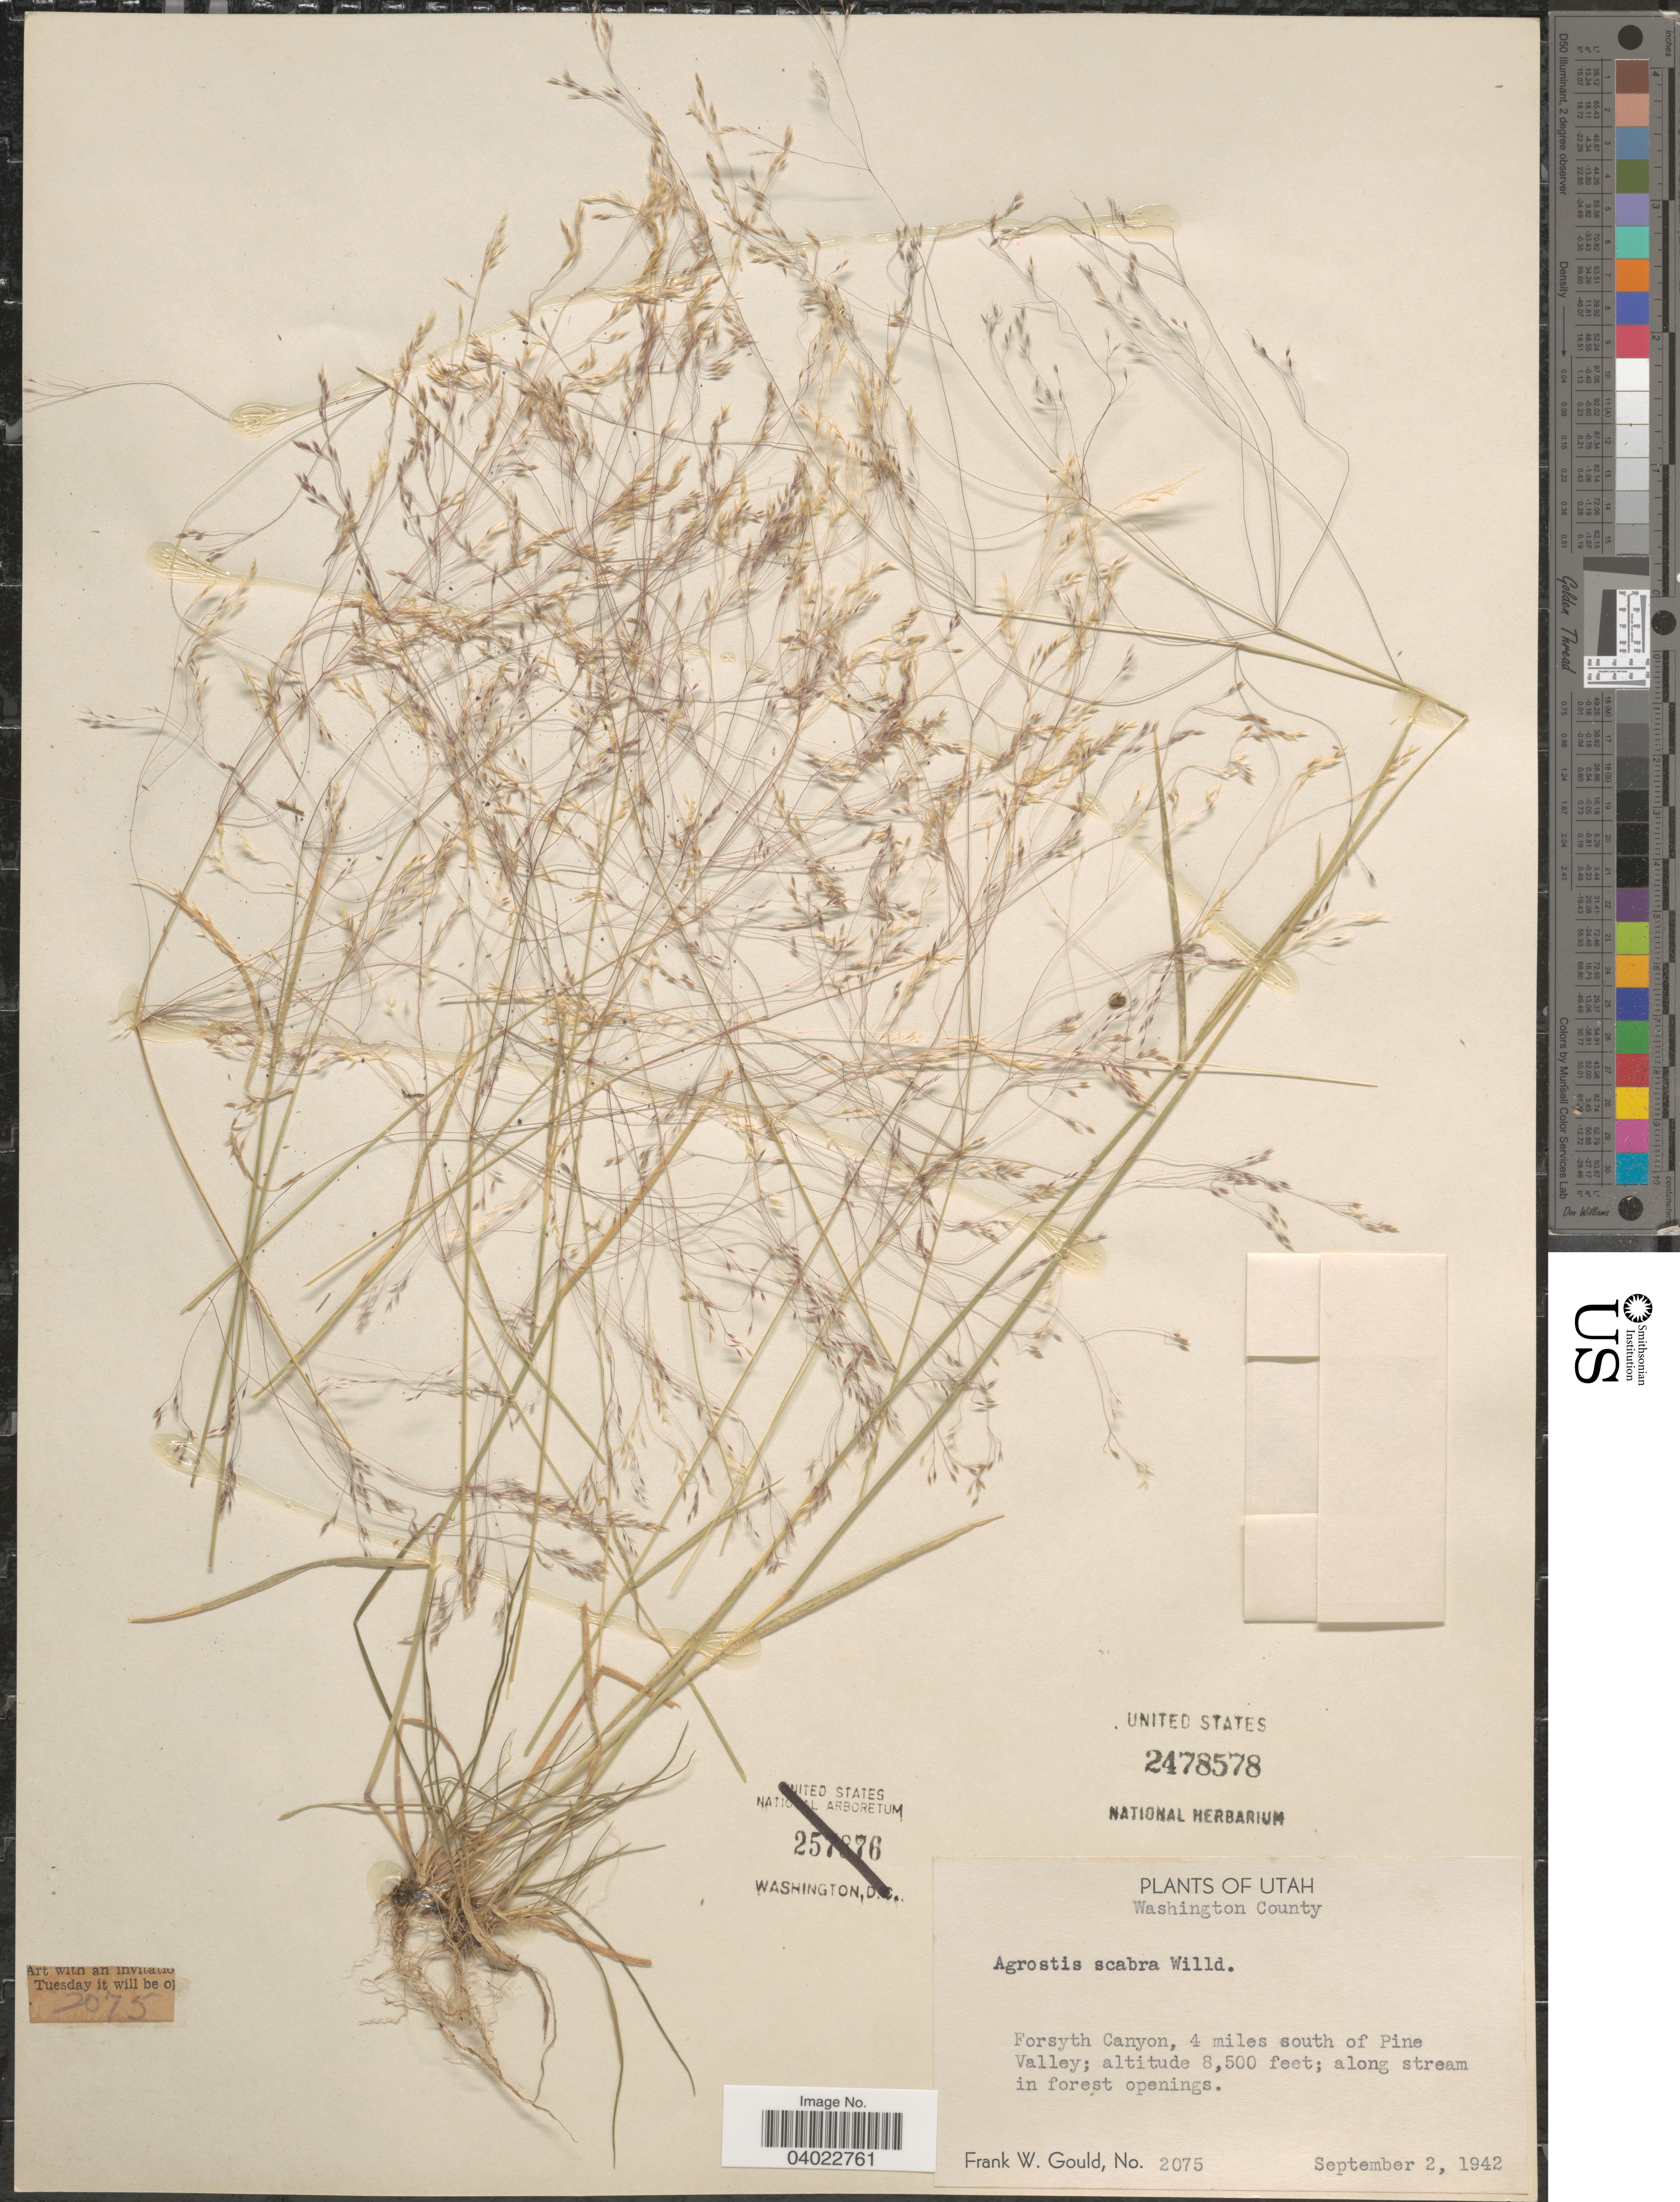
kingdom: Plantae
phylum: Tracheophyta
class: Liliopsida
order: Poales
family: Poaceae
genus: Agrostis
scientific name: Agrostis scabra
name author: Willd.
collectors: F. W. Gould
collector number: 2075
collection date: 1942-09-02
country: United States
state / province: Utah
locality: Washington County. Forsyth Canyon, 4 miles south of Pine Valley.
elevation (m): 2591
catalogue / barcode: US 2478578